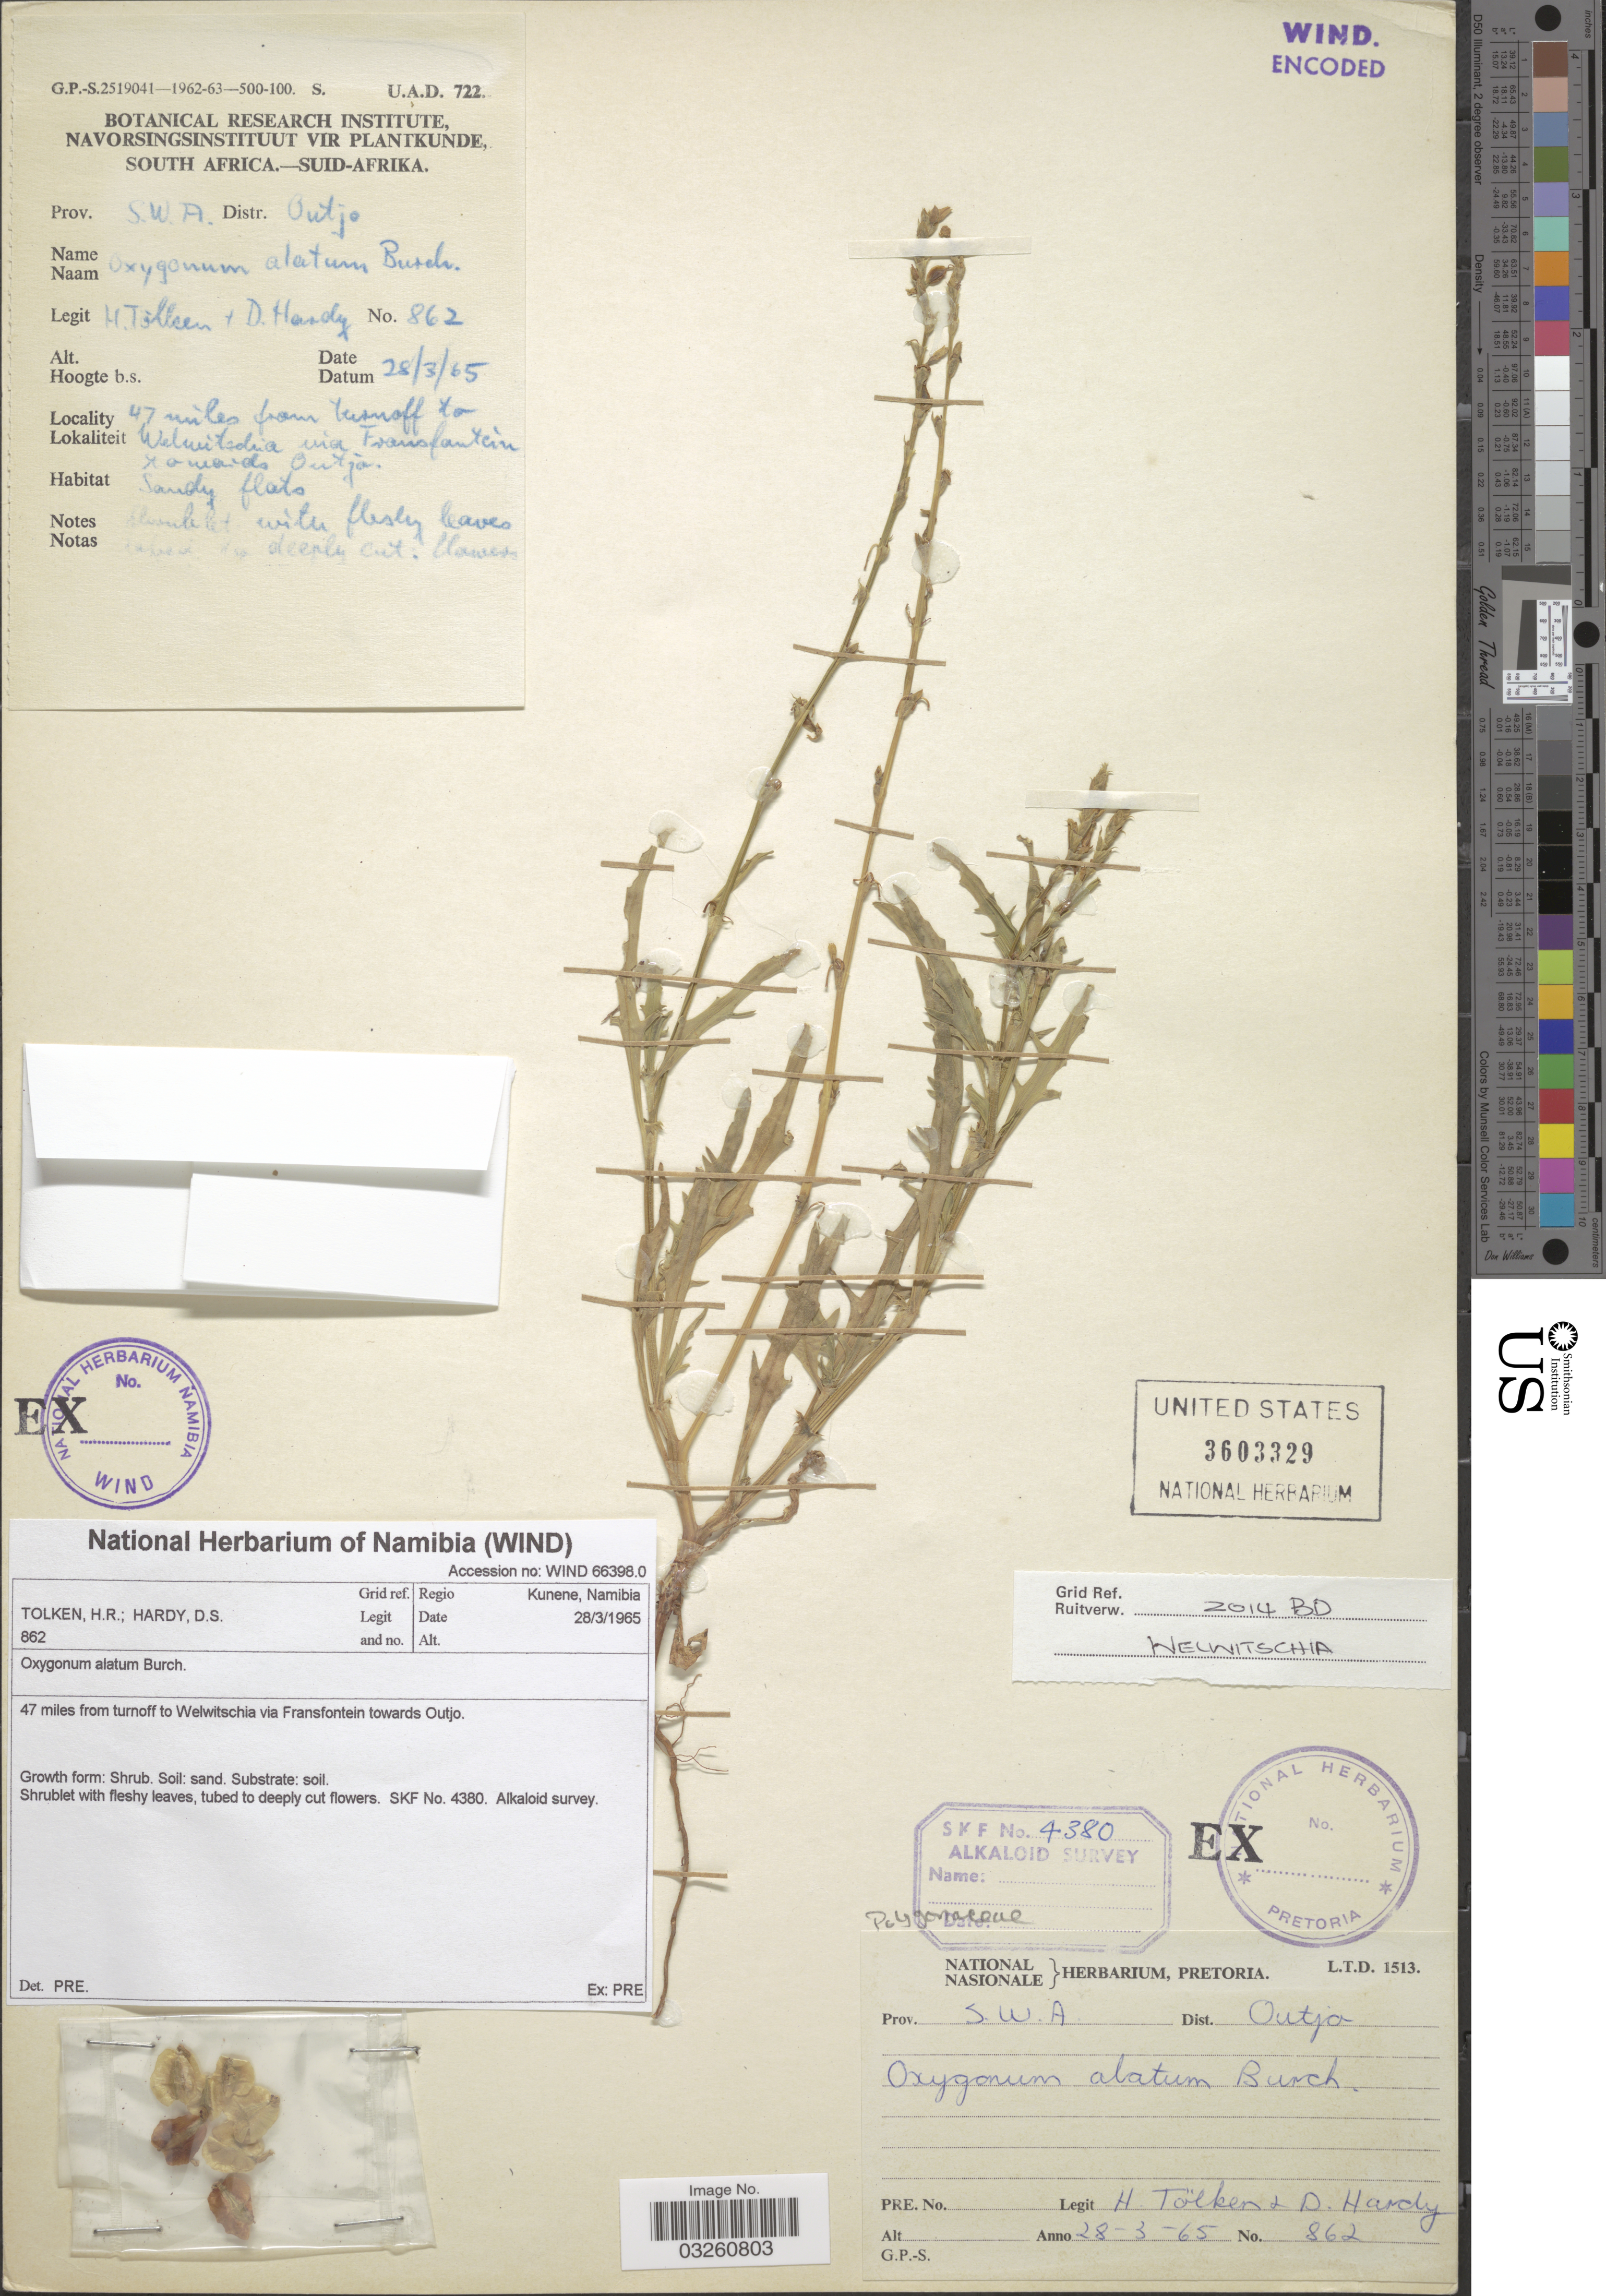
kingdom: Plantae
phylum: Tracheophyta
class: Magnoliopsida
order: Caryophyllales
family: Polygonaceae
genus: Oxygonum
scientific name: Oxygonum alatum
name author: Burch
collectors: H. R. Tölken & D. Hardy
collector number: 862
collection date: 1965-03-28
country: Namibia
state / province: Kunene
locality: Prov. S.W.A. Dist. Outjo. Regio Kunene, Namibia. 47 miles from turnoff to Welwitschia via Fransfontein towards Outjo.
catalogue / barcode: US 3603329